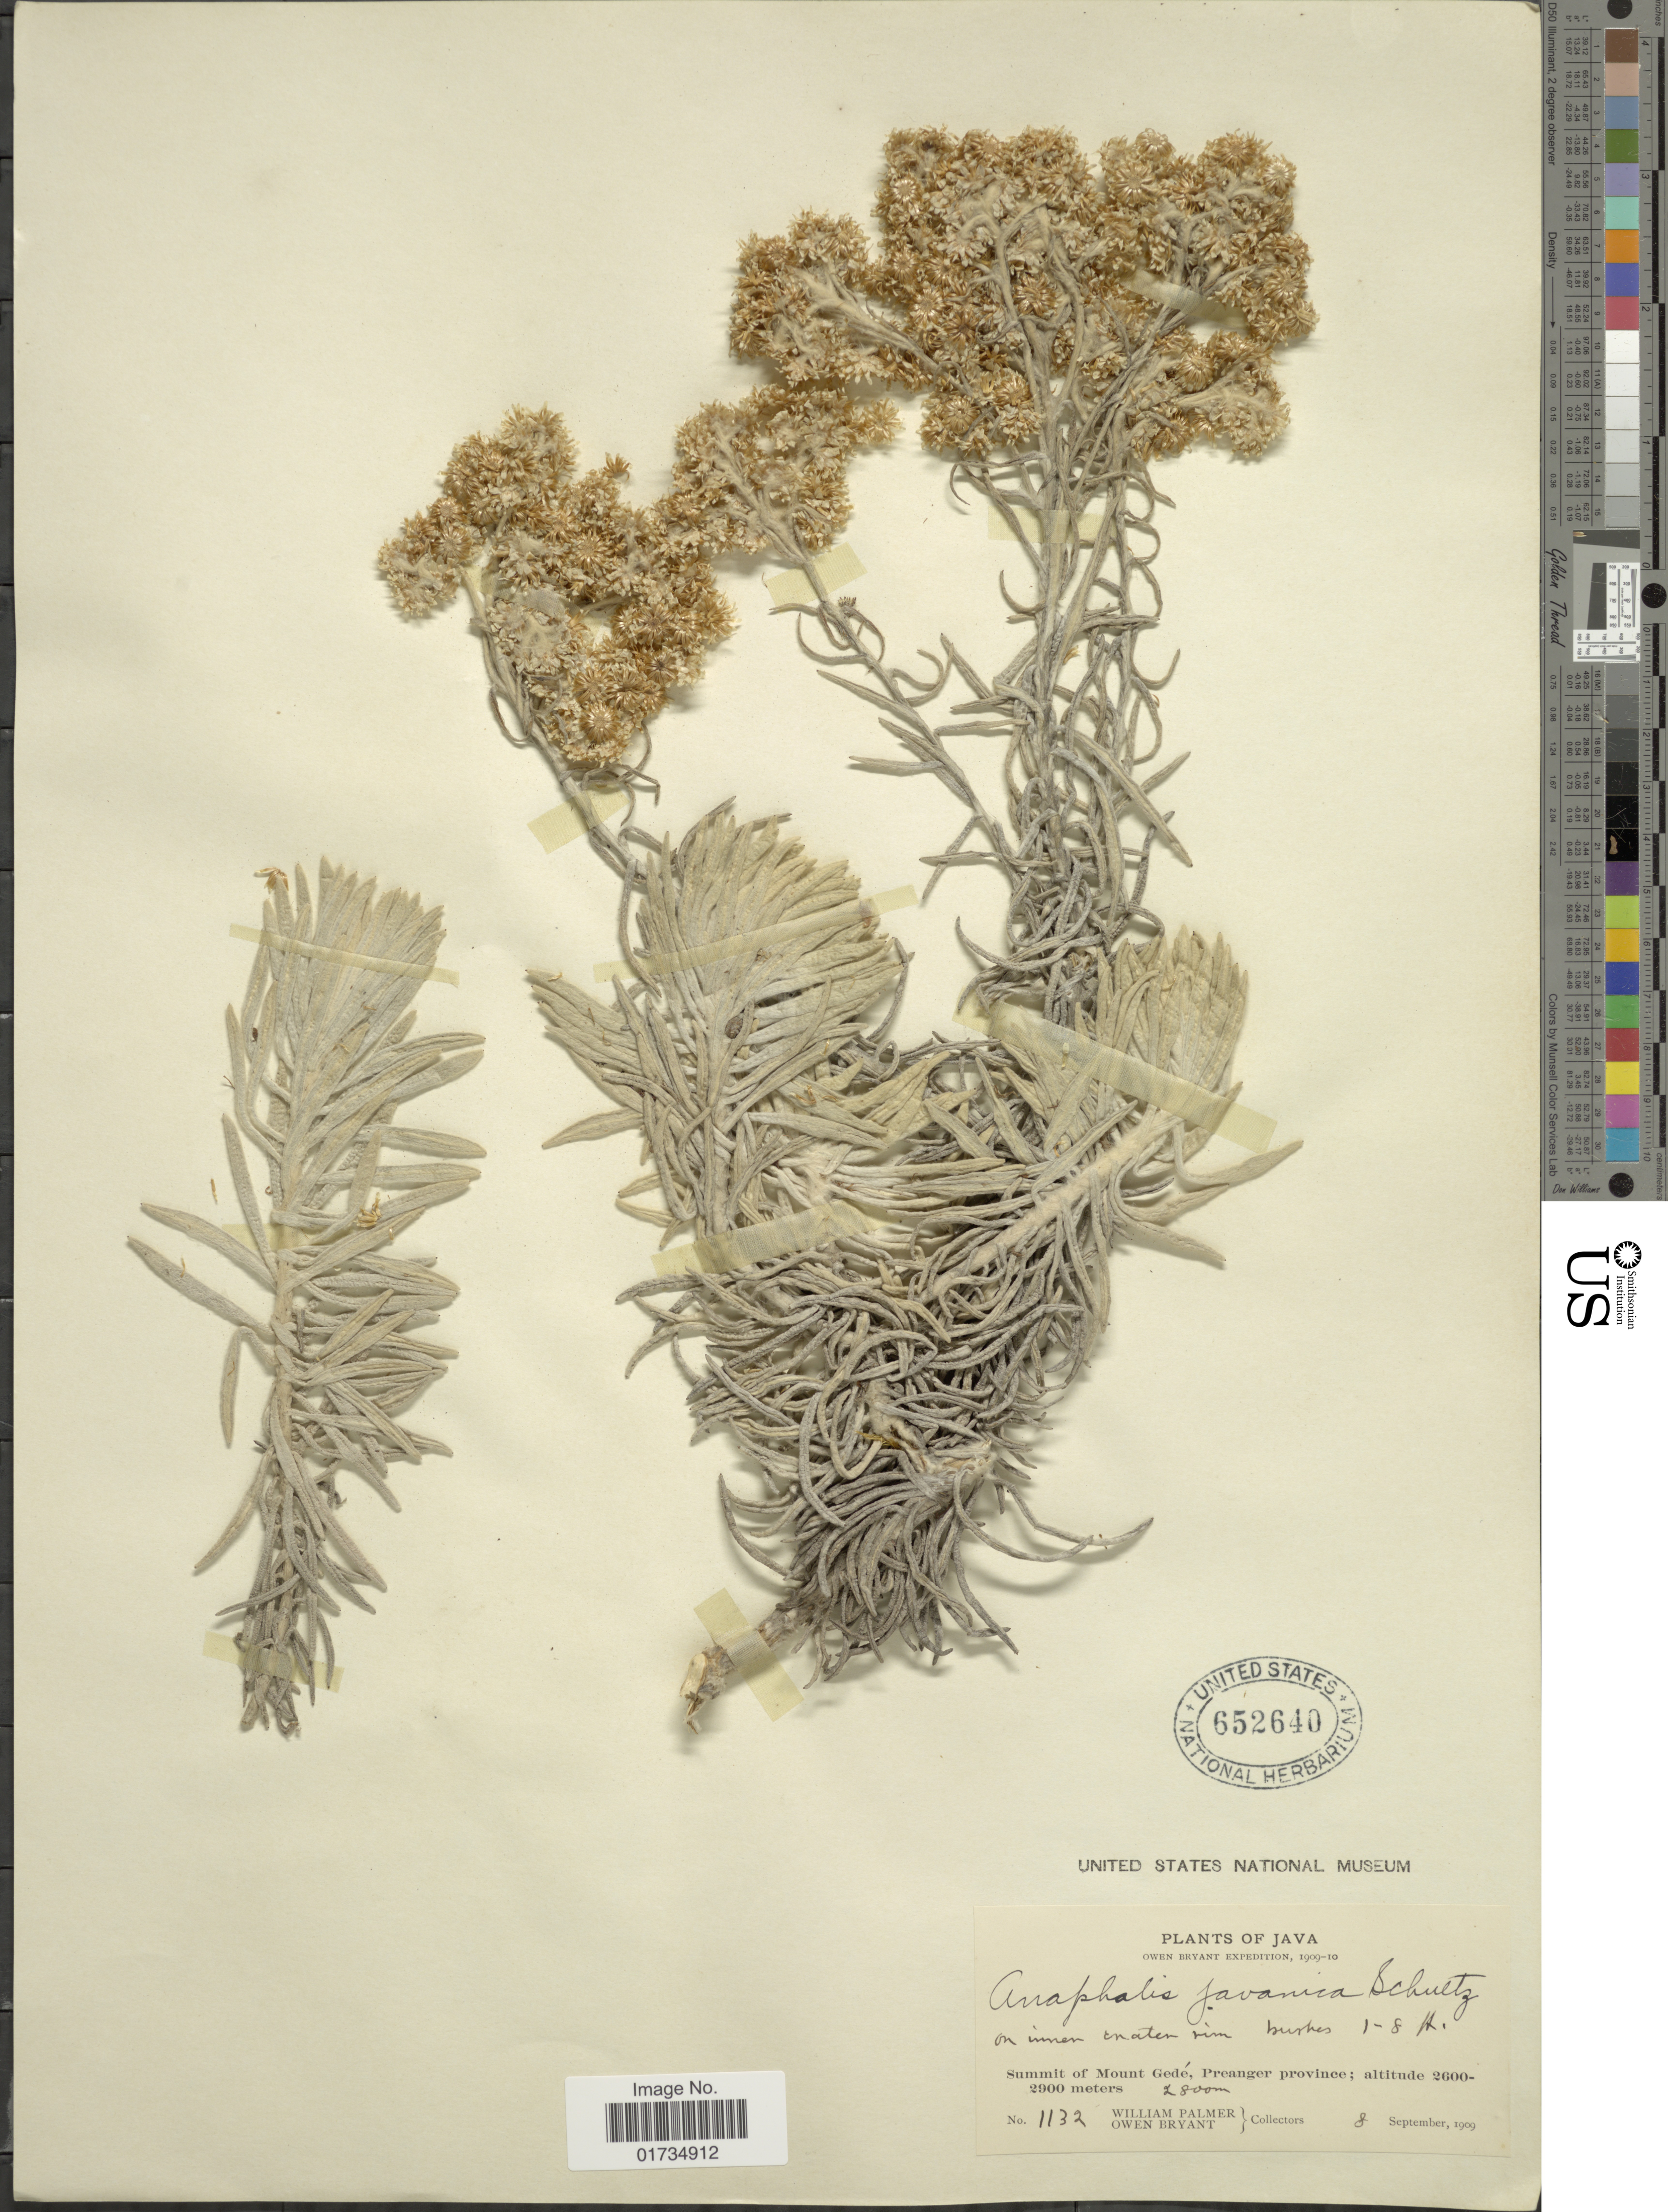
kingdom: Plantae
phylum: Tracheophyta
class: Magnoliopsida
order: Asterales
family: Asteraceae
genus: Anaphalis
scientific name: Anaphalis javanica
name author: (Reinw. ex Blume) Sch. Bip.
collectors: W. Palmer & O. Bryant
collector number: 1132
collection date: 1909-09-08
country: Indonesia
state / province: Java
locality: Java. Summit of Mount Gede, Preanger province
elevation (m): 2600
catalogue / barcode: US 652640